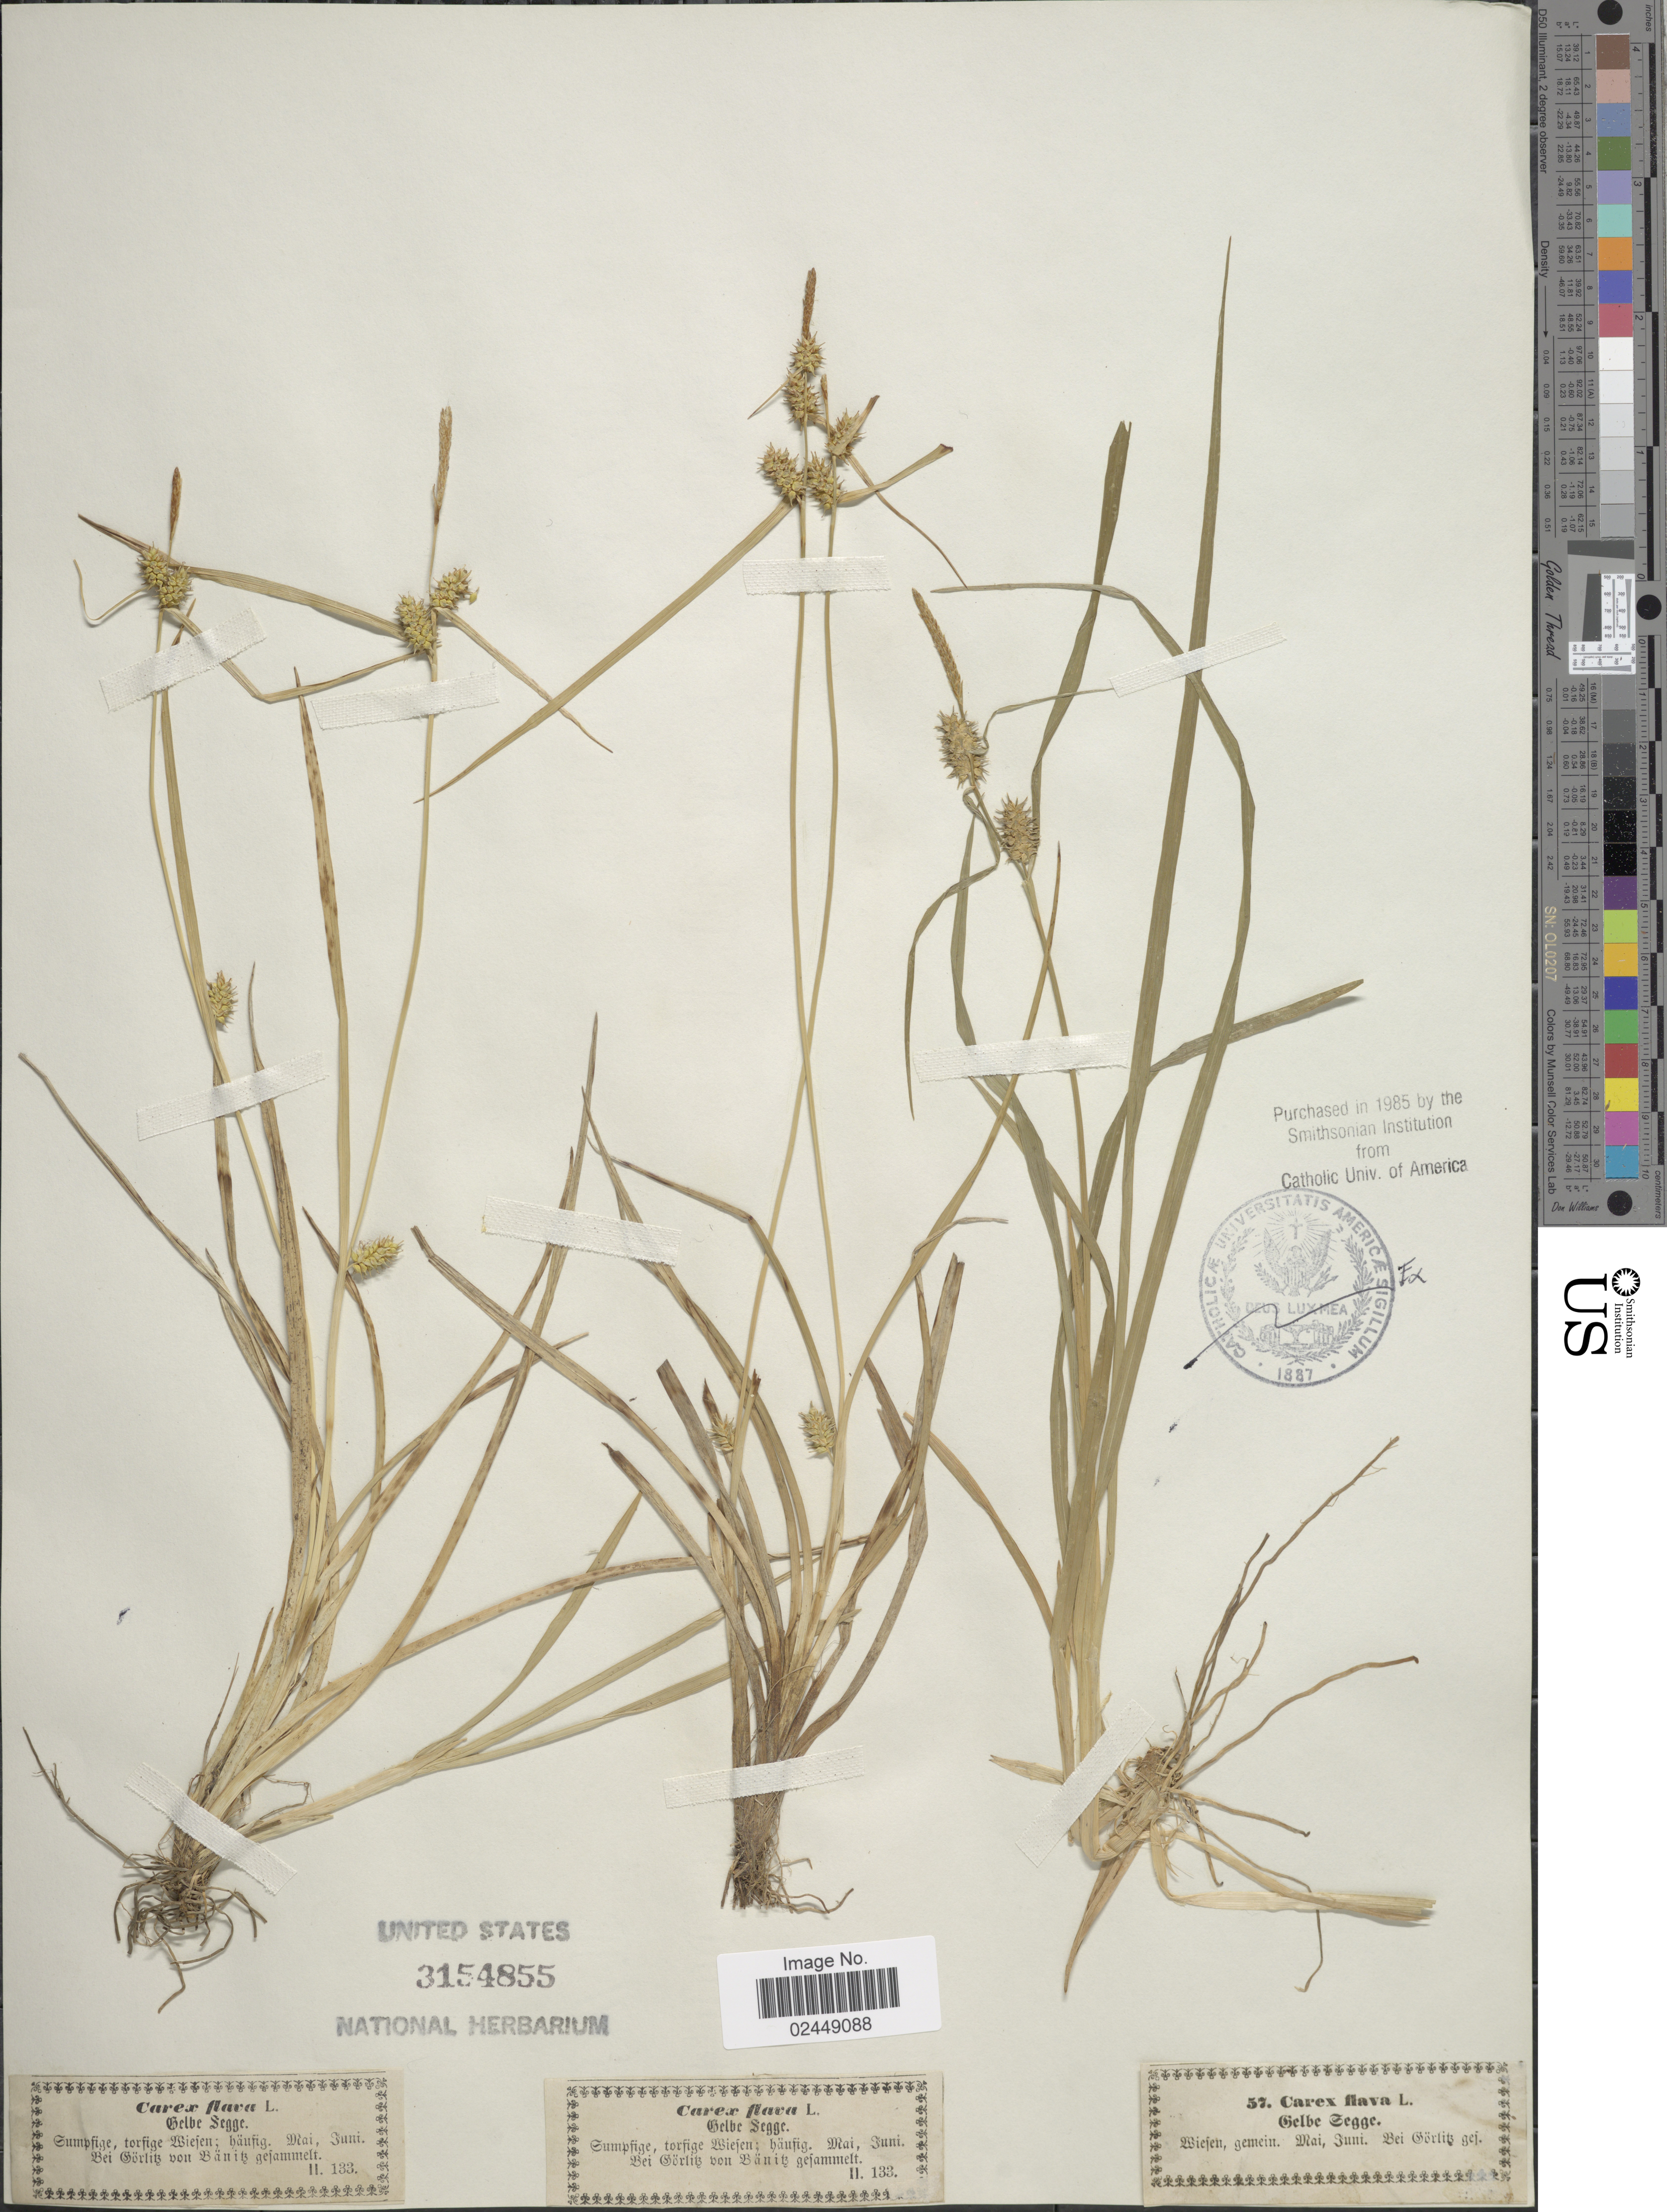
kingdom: Plantae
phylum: Tracheophyta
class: Liliopsida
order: Poales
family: Cyperaceae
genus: Carex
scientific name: Carex flava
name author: L.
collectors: Gorlitz von Banitz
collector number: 57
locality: Sumpfige, torfige Wiejen; haufig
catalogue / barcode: US 3154855